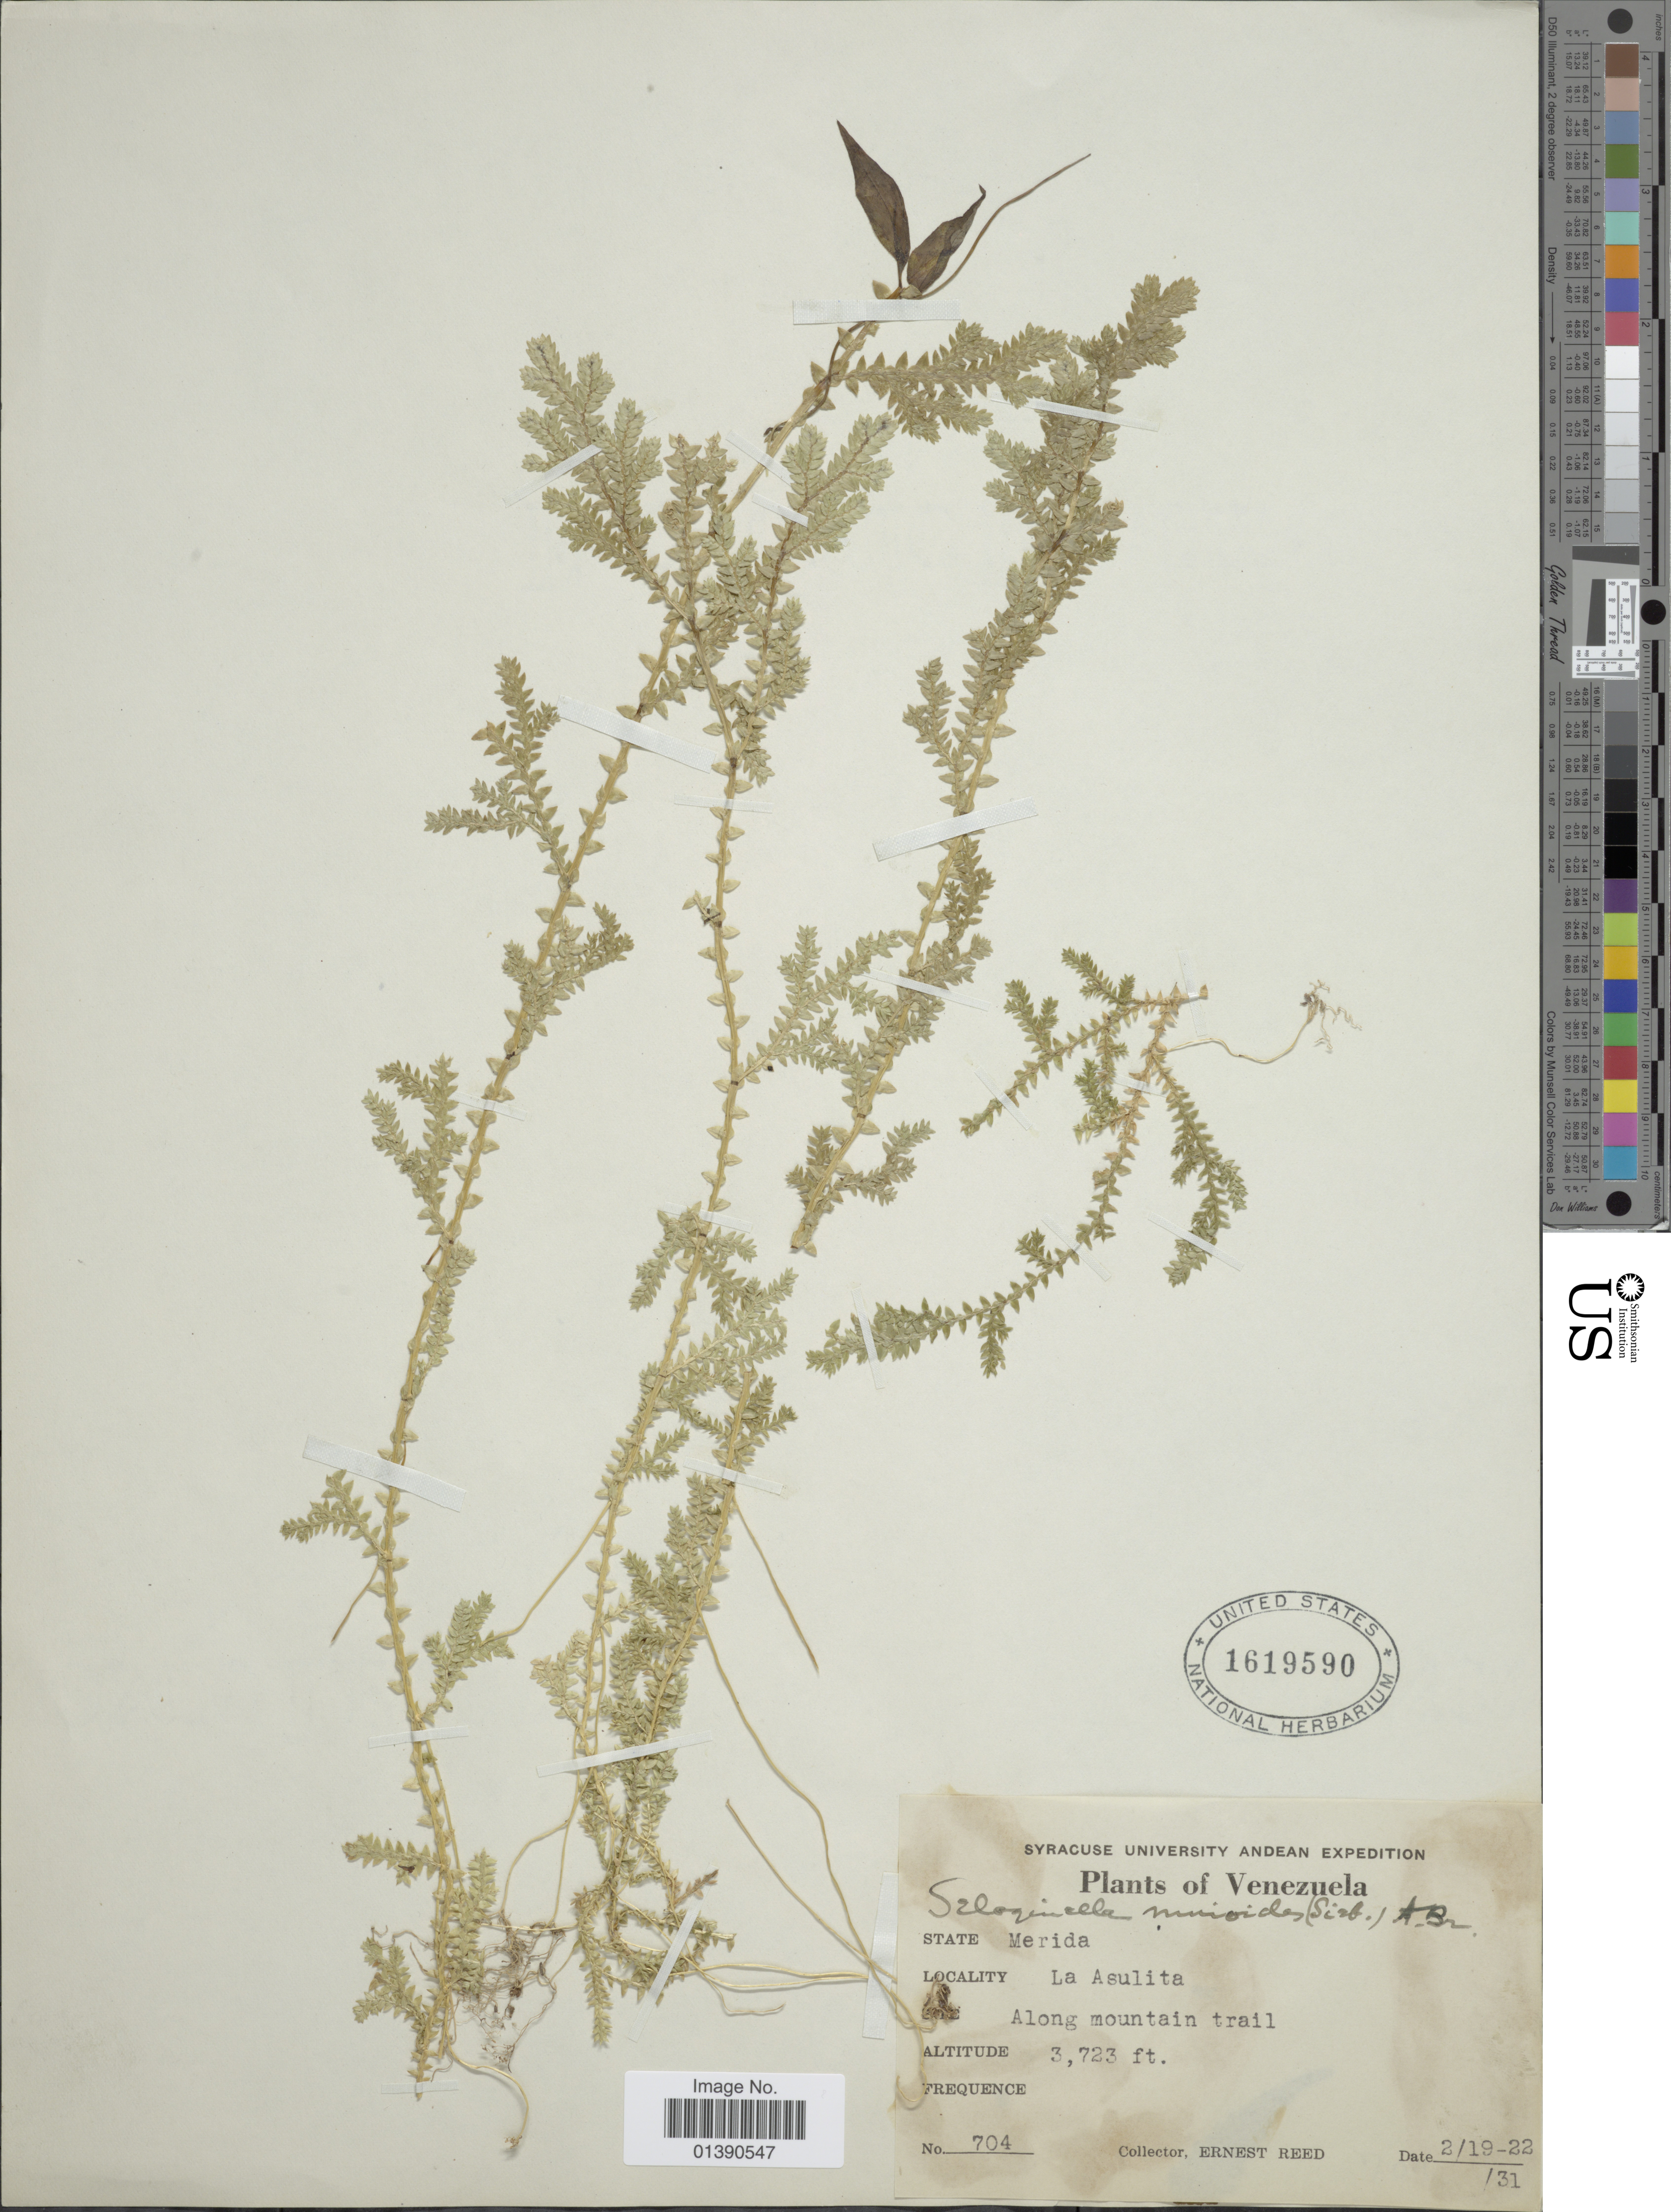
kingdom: Plantae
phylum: Tracheophyta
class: Lycopodiopsida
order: Selaginellales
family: Selaginellaceae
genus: Selaginella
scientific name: Selaginella diffusa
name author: (C. Presl) Spring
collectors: E. Reed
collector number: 704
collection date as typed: Transcribed d/m/y: 19/2/31 to 22/2/31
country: Venezuela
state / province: Mérida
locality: La Asulita, Along mountain trail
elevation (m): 1135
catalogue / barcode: US 1619590